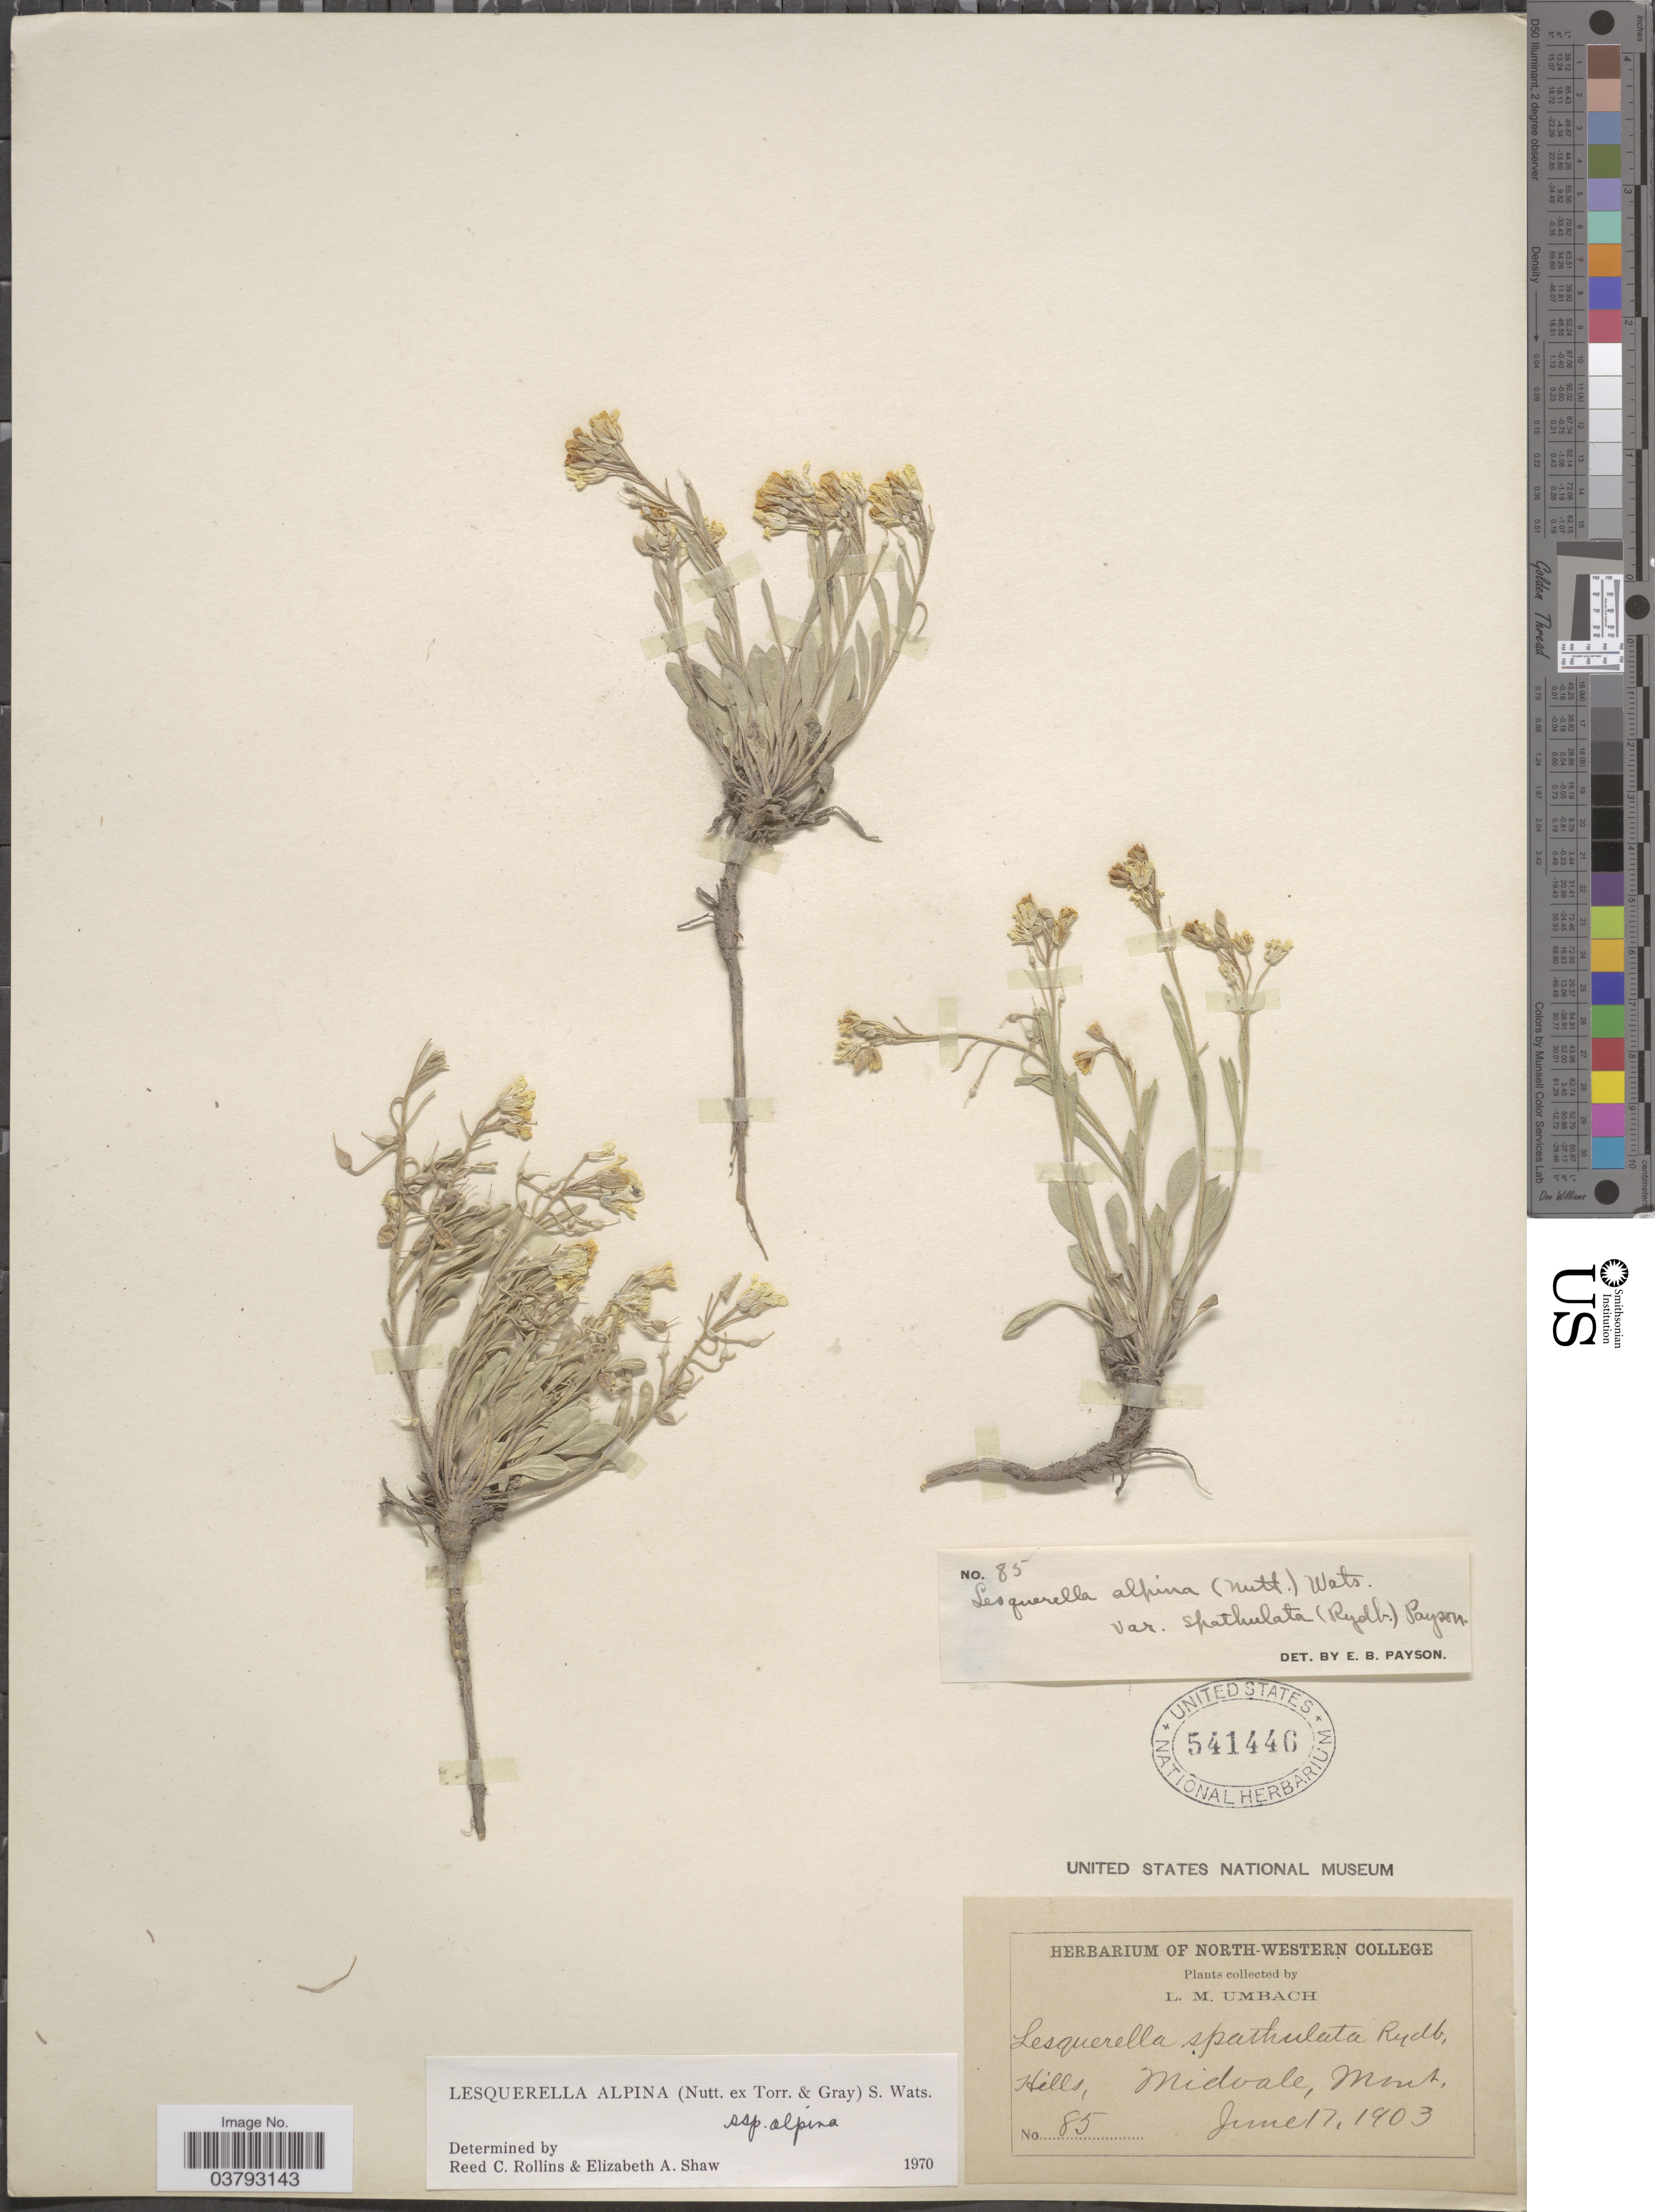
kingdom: Plantae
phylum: Tracheophyta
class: Magnoliopsida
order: Brassicales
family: Brassicaceae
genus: Lesquerella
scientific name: Lesquerella alpina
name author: (Nutt.) S. Watson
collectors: L. M. Umbach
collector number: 85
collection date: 1903-06-17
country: United States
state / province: Montana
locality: Hills, Midvale.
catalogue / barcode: US 541446